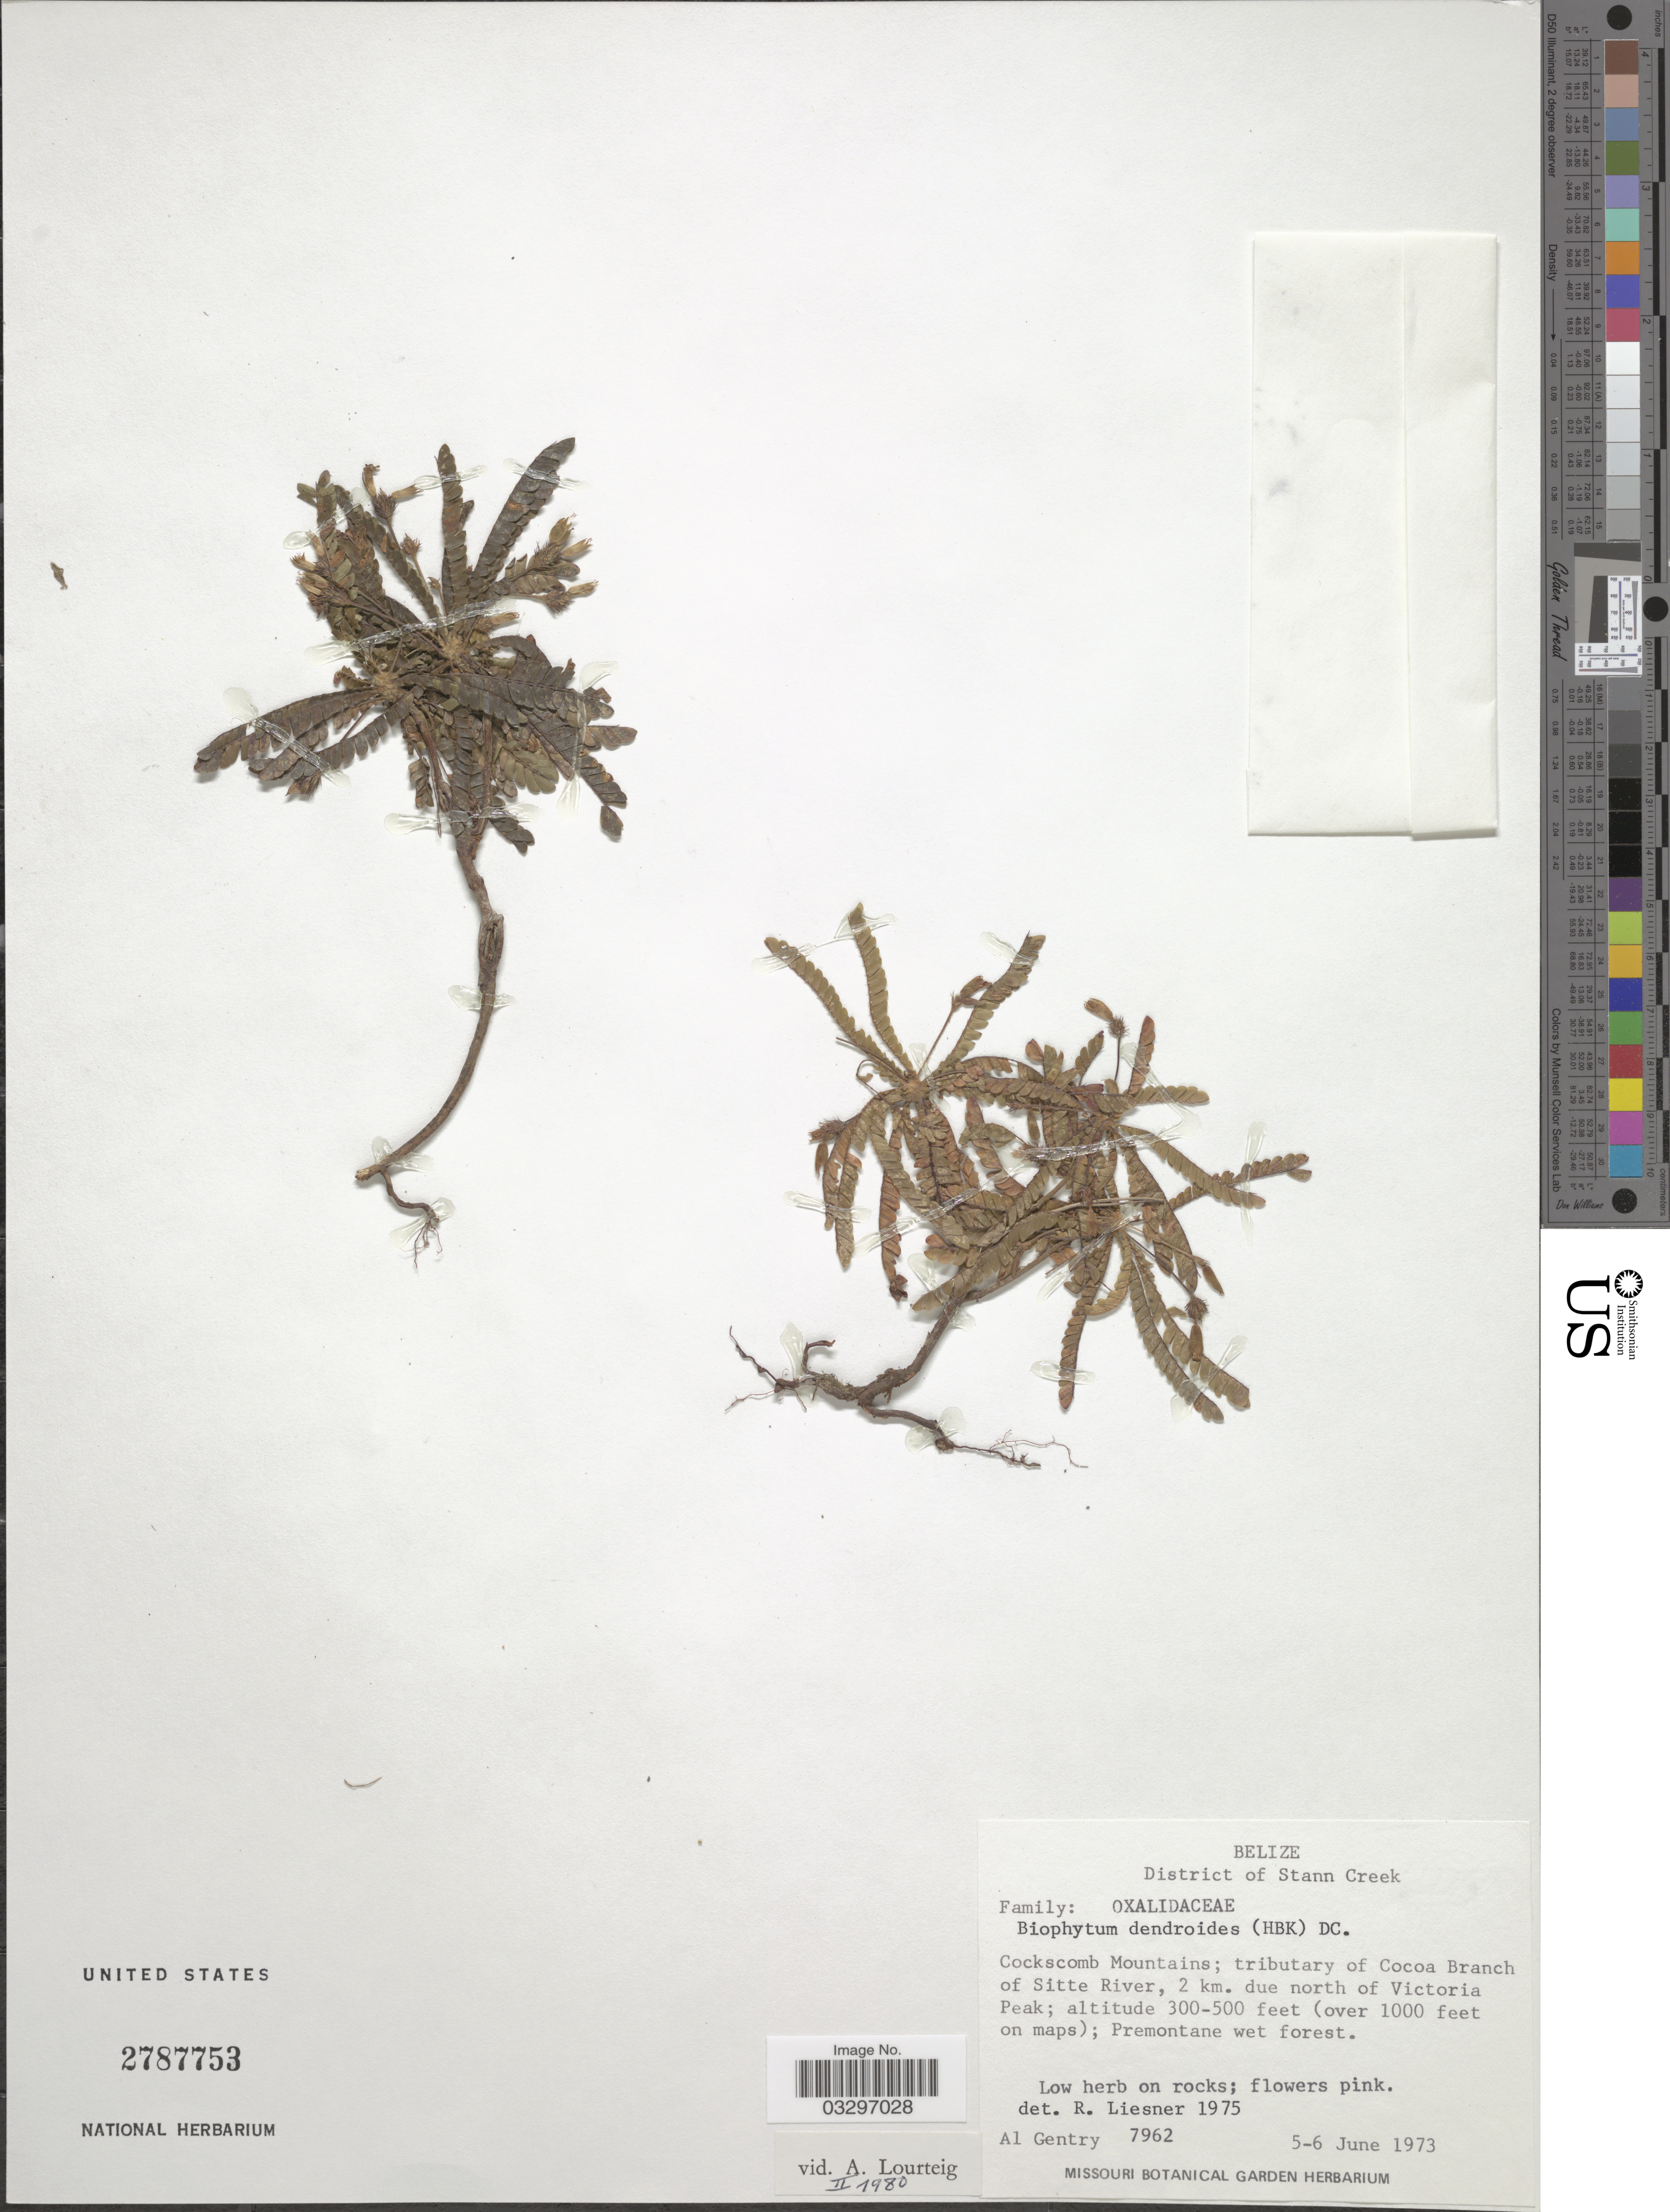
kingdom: Plantae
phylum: Tracheophyta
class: Magnoliopsida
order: Oxalidales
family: Oxalidaceae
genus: Biophytum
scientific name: Biophytum dendroides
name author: (Kunth) DC.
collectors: A. H. Gentry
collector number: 7962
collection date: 1973-06-05/1973-06-06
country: Belize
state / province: Stann Creek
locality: District of Stann Creek, Cockscomb Mountains; tributary of Cocoa Branch of Sitte River, 2 km. due north of Victoria Peak.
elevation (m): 91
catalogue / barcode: US 2787753